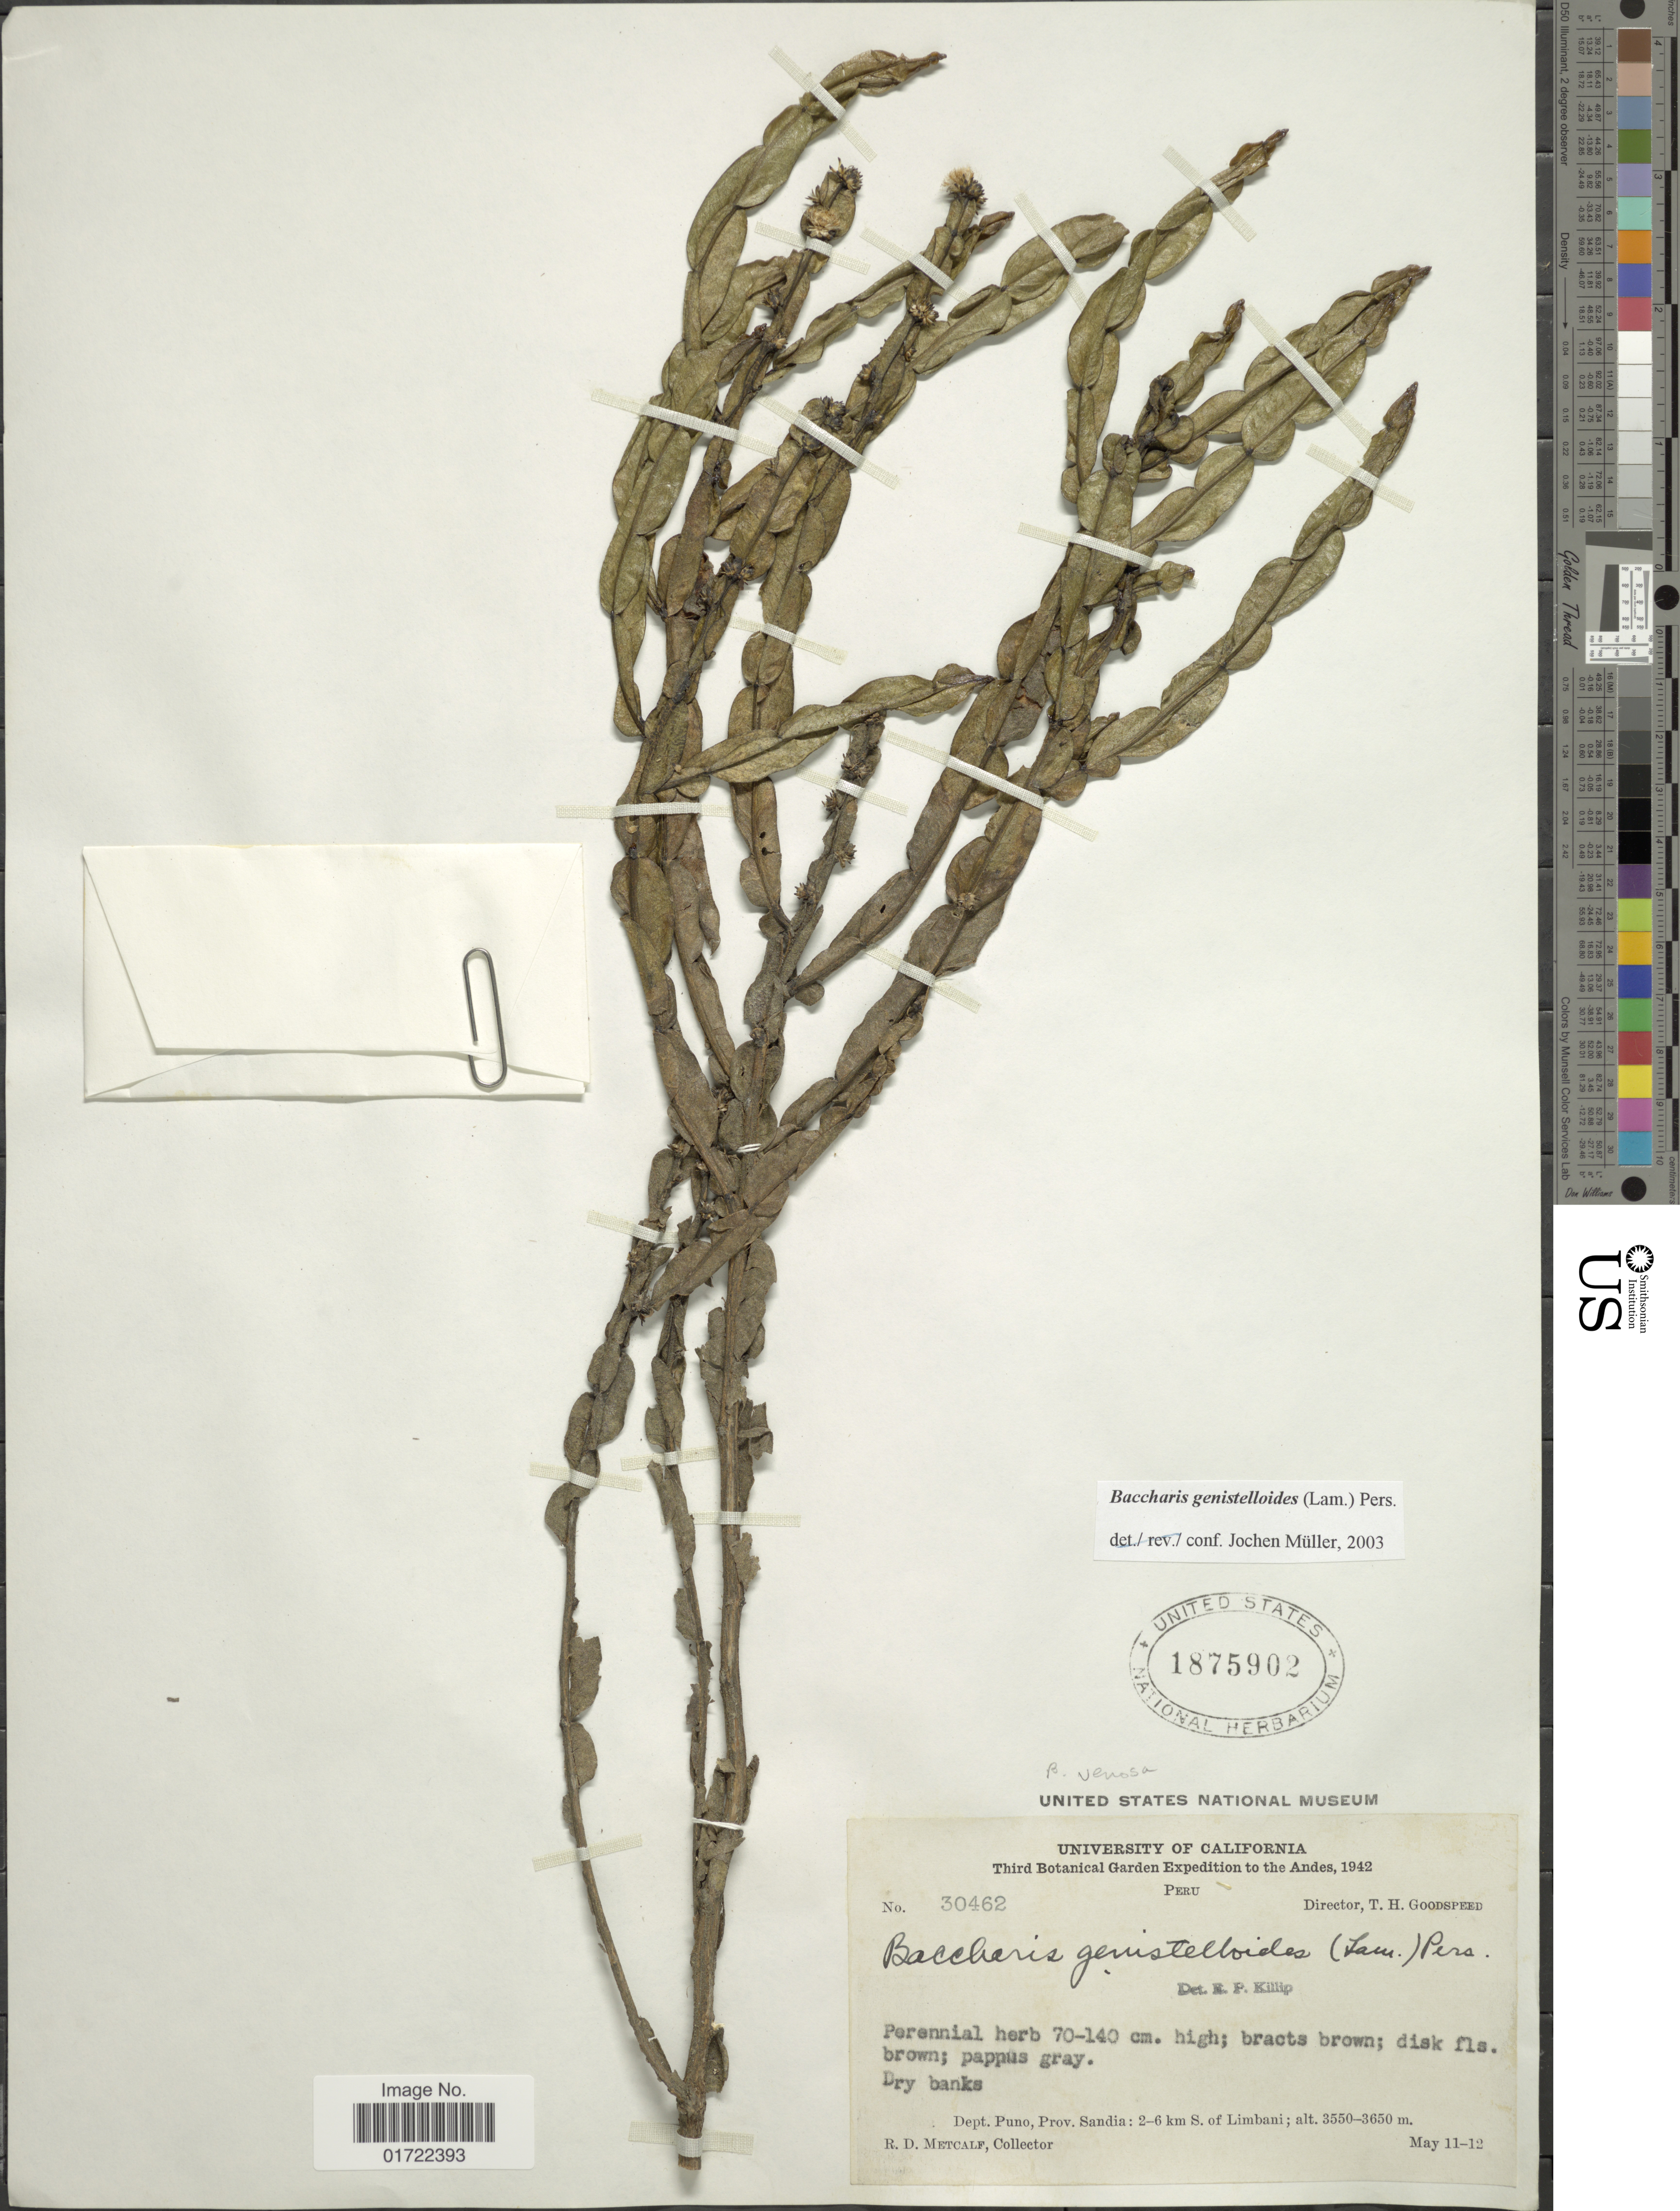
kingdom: Plantae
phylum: Tracheophyta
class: Magnoliopsida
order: Asterales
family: Asteraceae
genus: Baccharis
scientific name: Baccharis genistelloides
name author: (Lam.) Pers.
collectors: R. D. Metcalf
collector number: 30462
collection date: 1942-05-11/1942-05-12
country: Peru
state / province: Puno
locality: Andes, Prov. Sandia, 2-6 km S of Limbani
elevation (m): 3550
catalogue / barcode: US 1875902